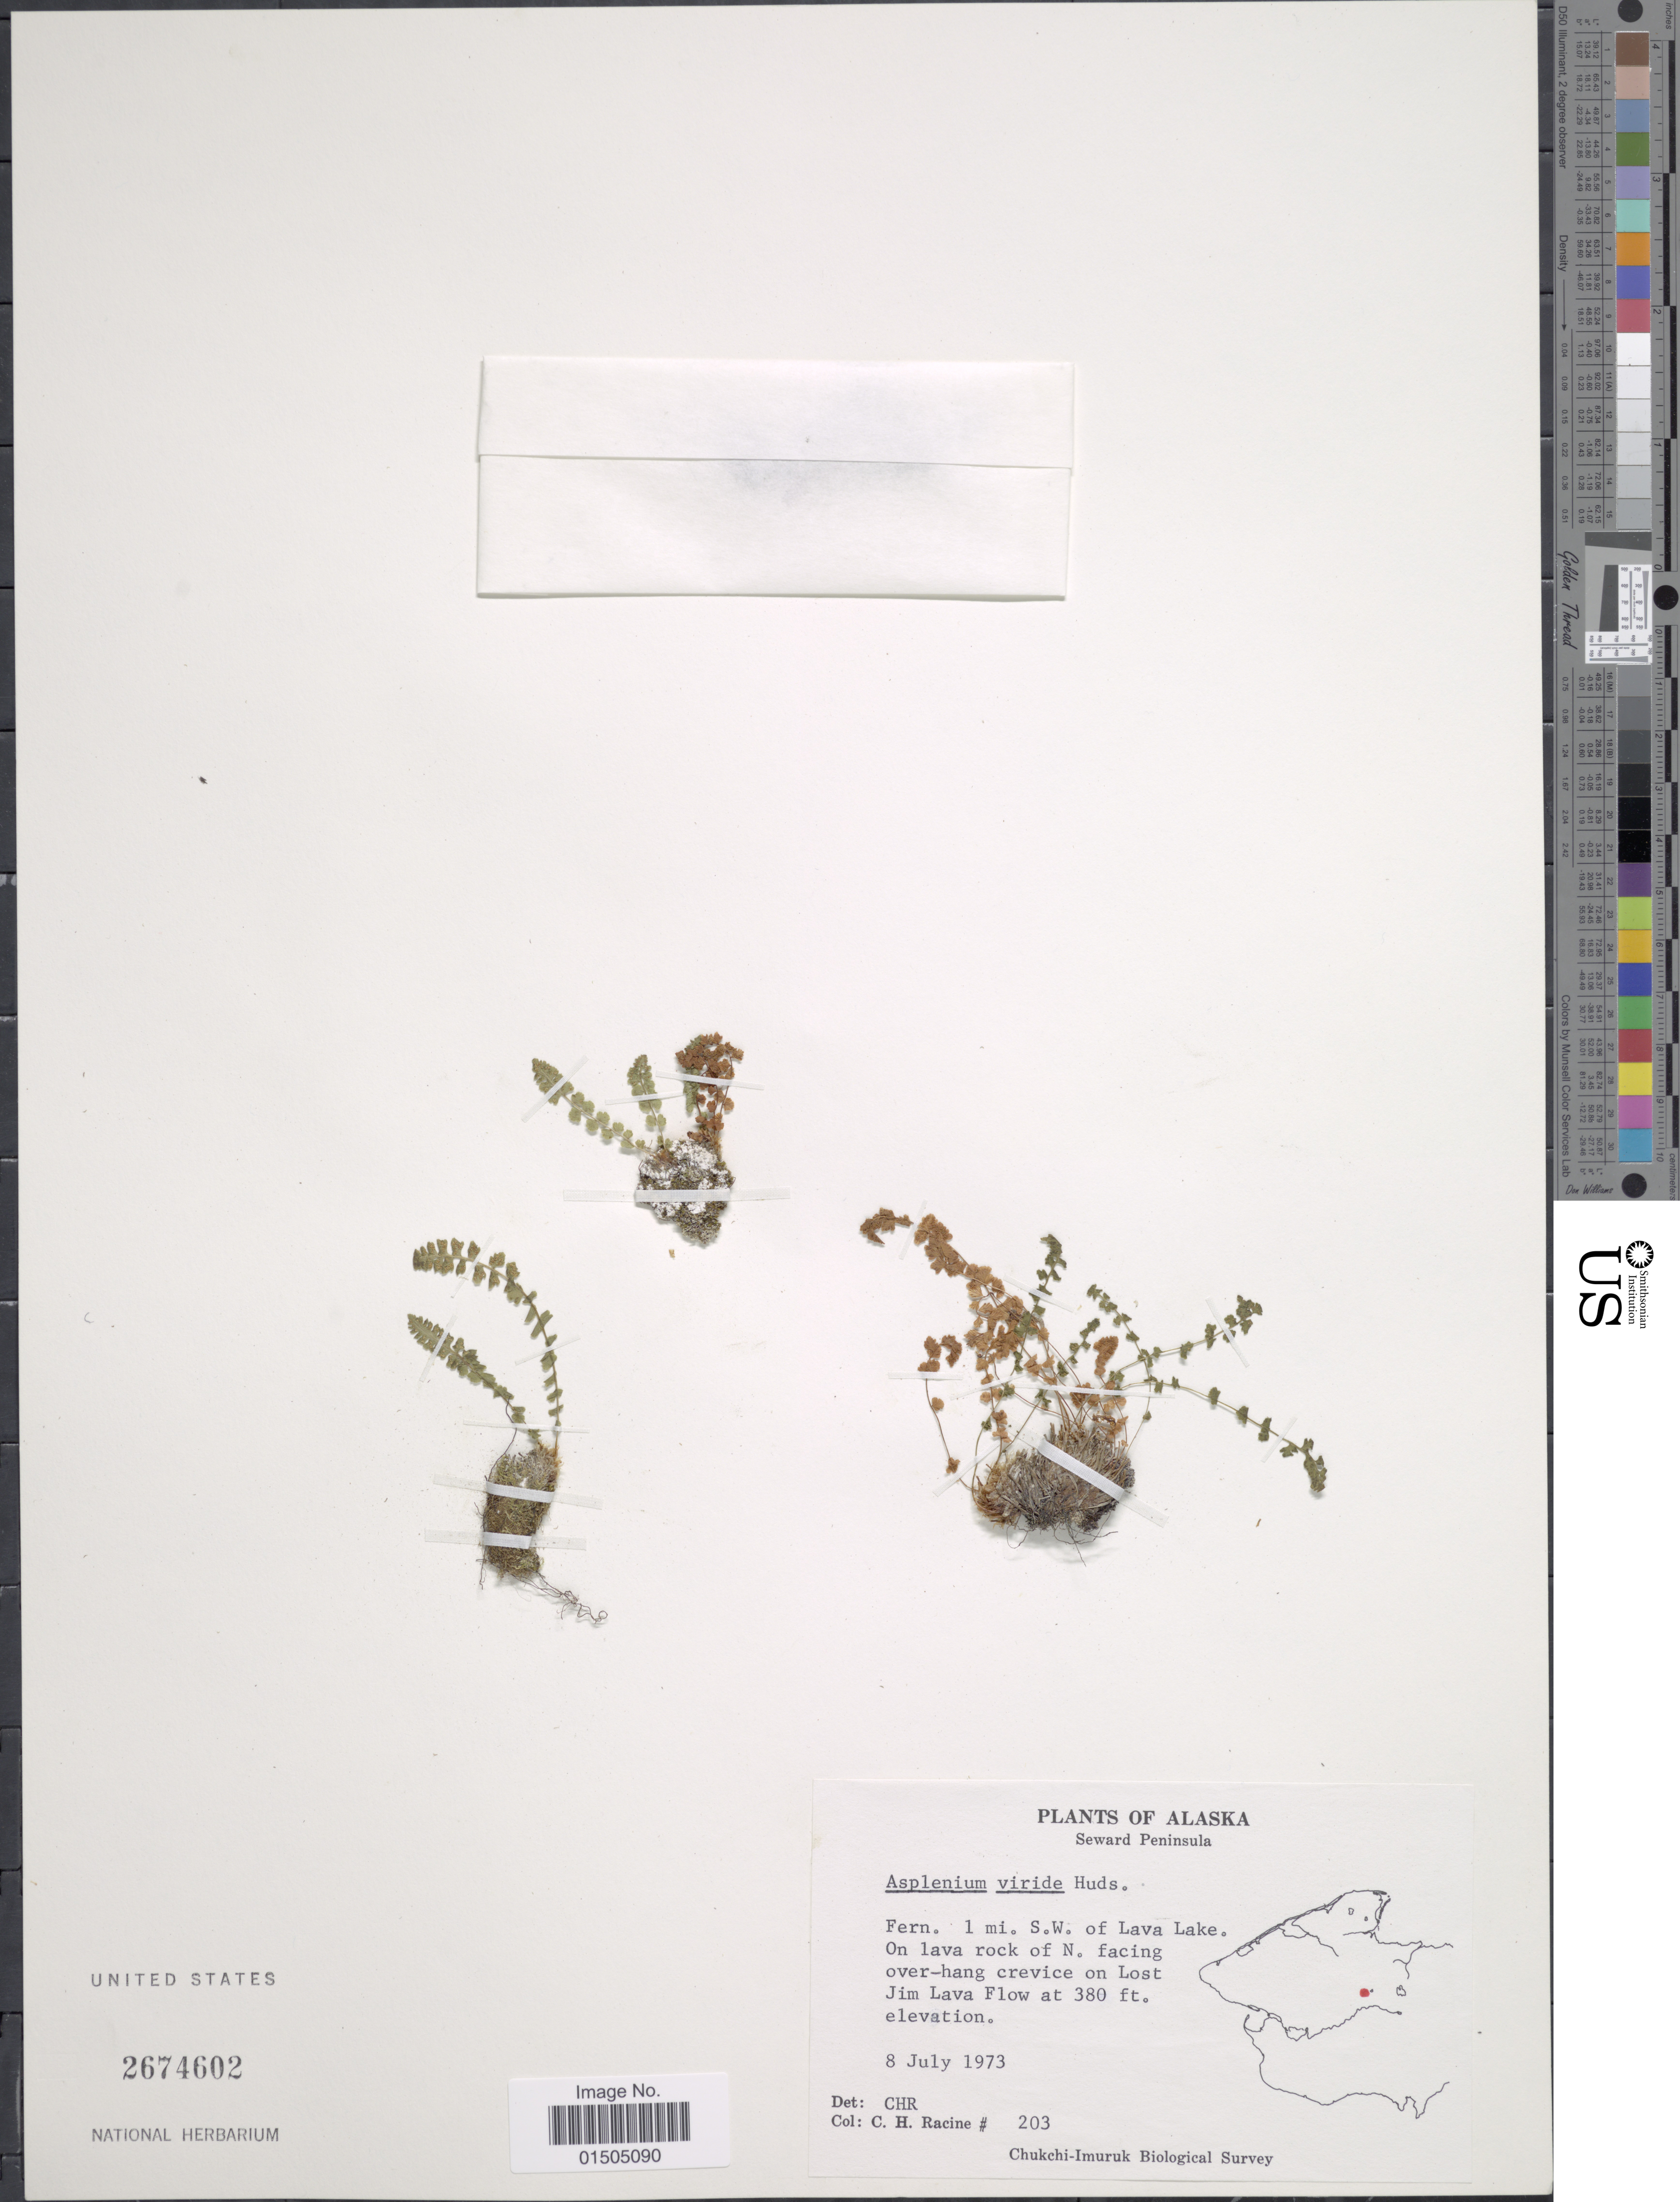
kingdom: Plantae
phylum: Tracheophyta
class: Polypodiopsida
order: Polypodiales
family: Aspleniaceae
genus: Asplenium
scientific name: Asplenium trichomanes-ramosum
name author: L.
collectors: C. Racine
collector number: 203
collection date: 1973-07-08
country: United States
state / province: Alaska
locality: Seward Peninsula. Fern. 1 mi. S.W. of Lava Lake. On lava rock of N. facing over-hang crevice on Lost Jim Lava Flow.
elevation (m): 116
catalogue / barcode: US 2674602